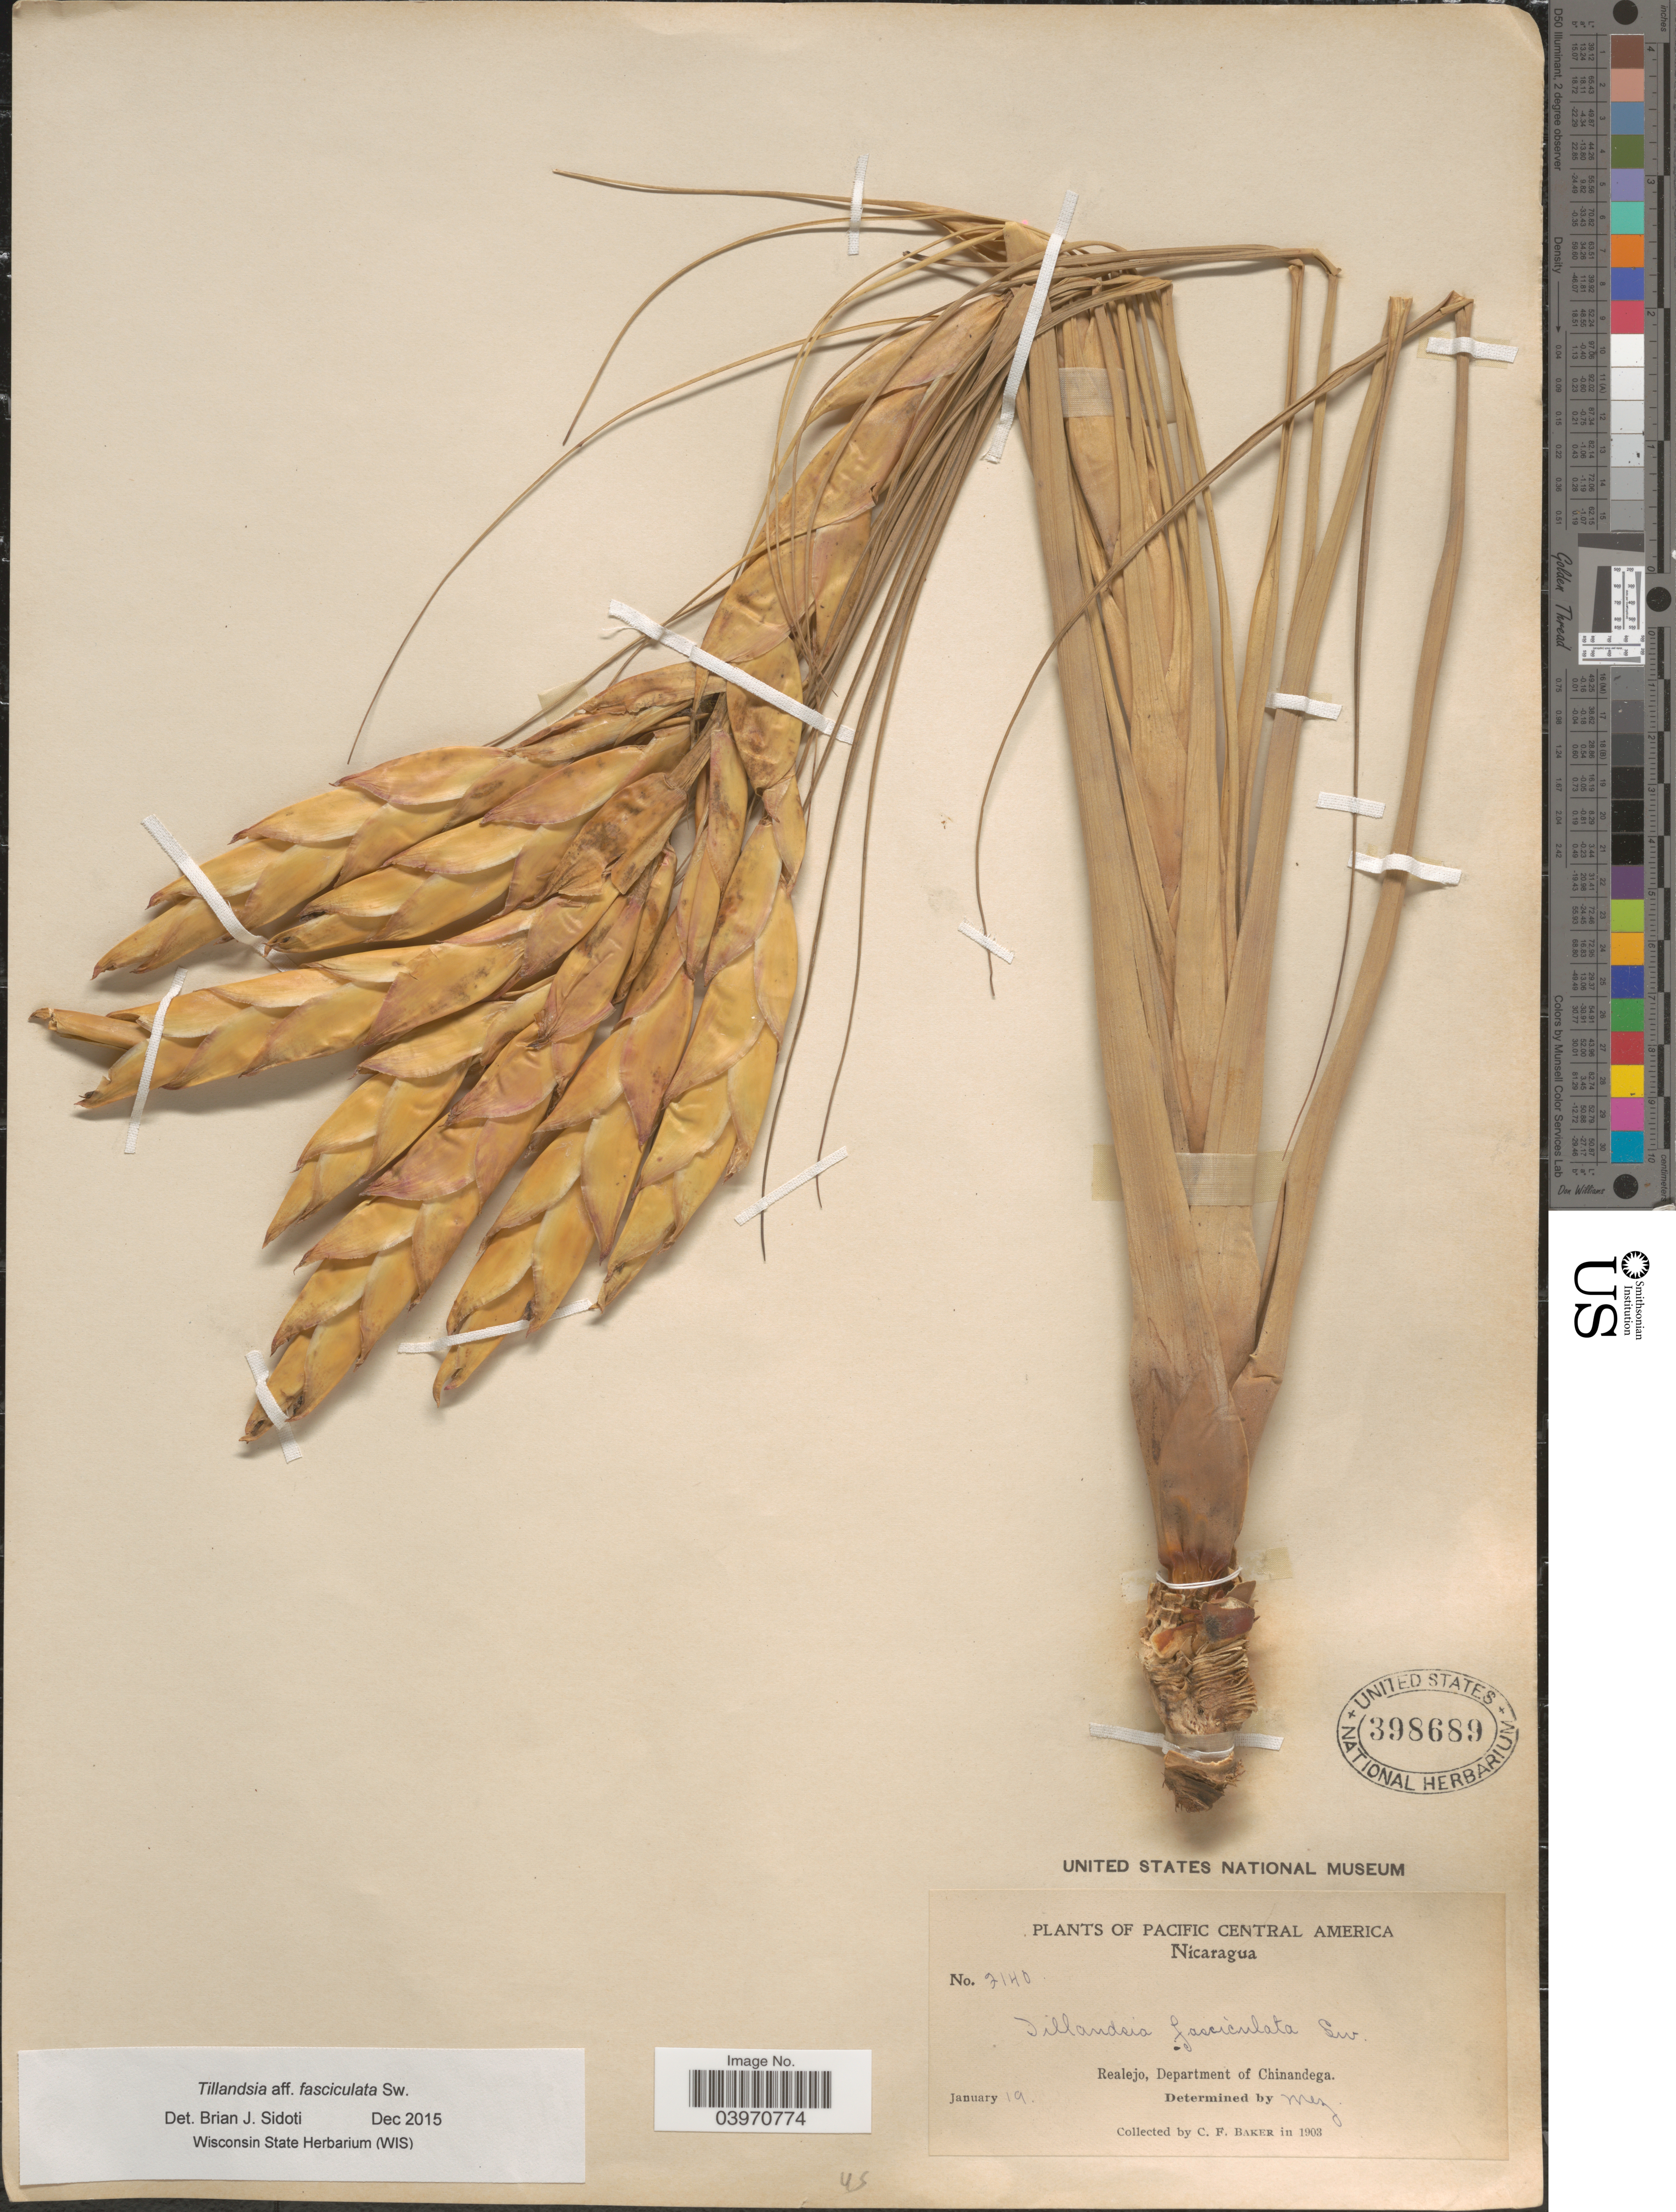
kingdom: Plantae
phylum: Tracheophyta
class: Liliopsida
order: Poales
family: Bromeliaceae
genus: Tillandsia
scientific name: Tillandsia fasciculata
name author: Sw.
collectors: C. F. Baker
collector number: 2140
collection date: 1903-01-19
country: Nicaragua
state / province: Chinandega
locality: Pacific Central America. Realejo, Department of Chinandega.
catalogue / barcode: US 398689